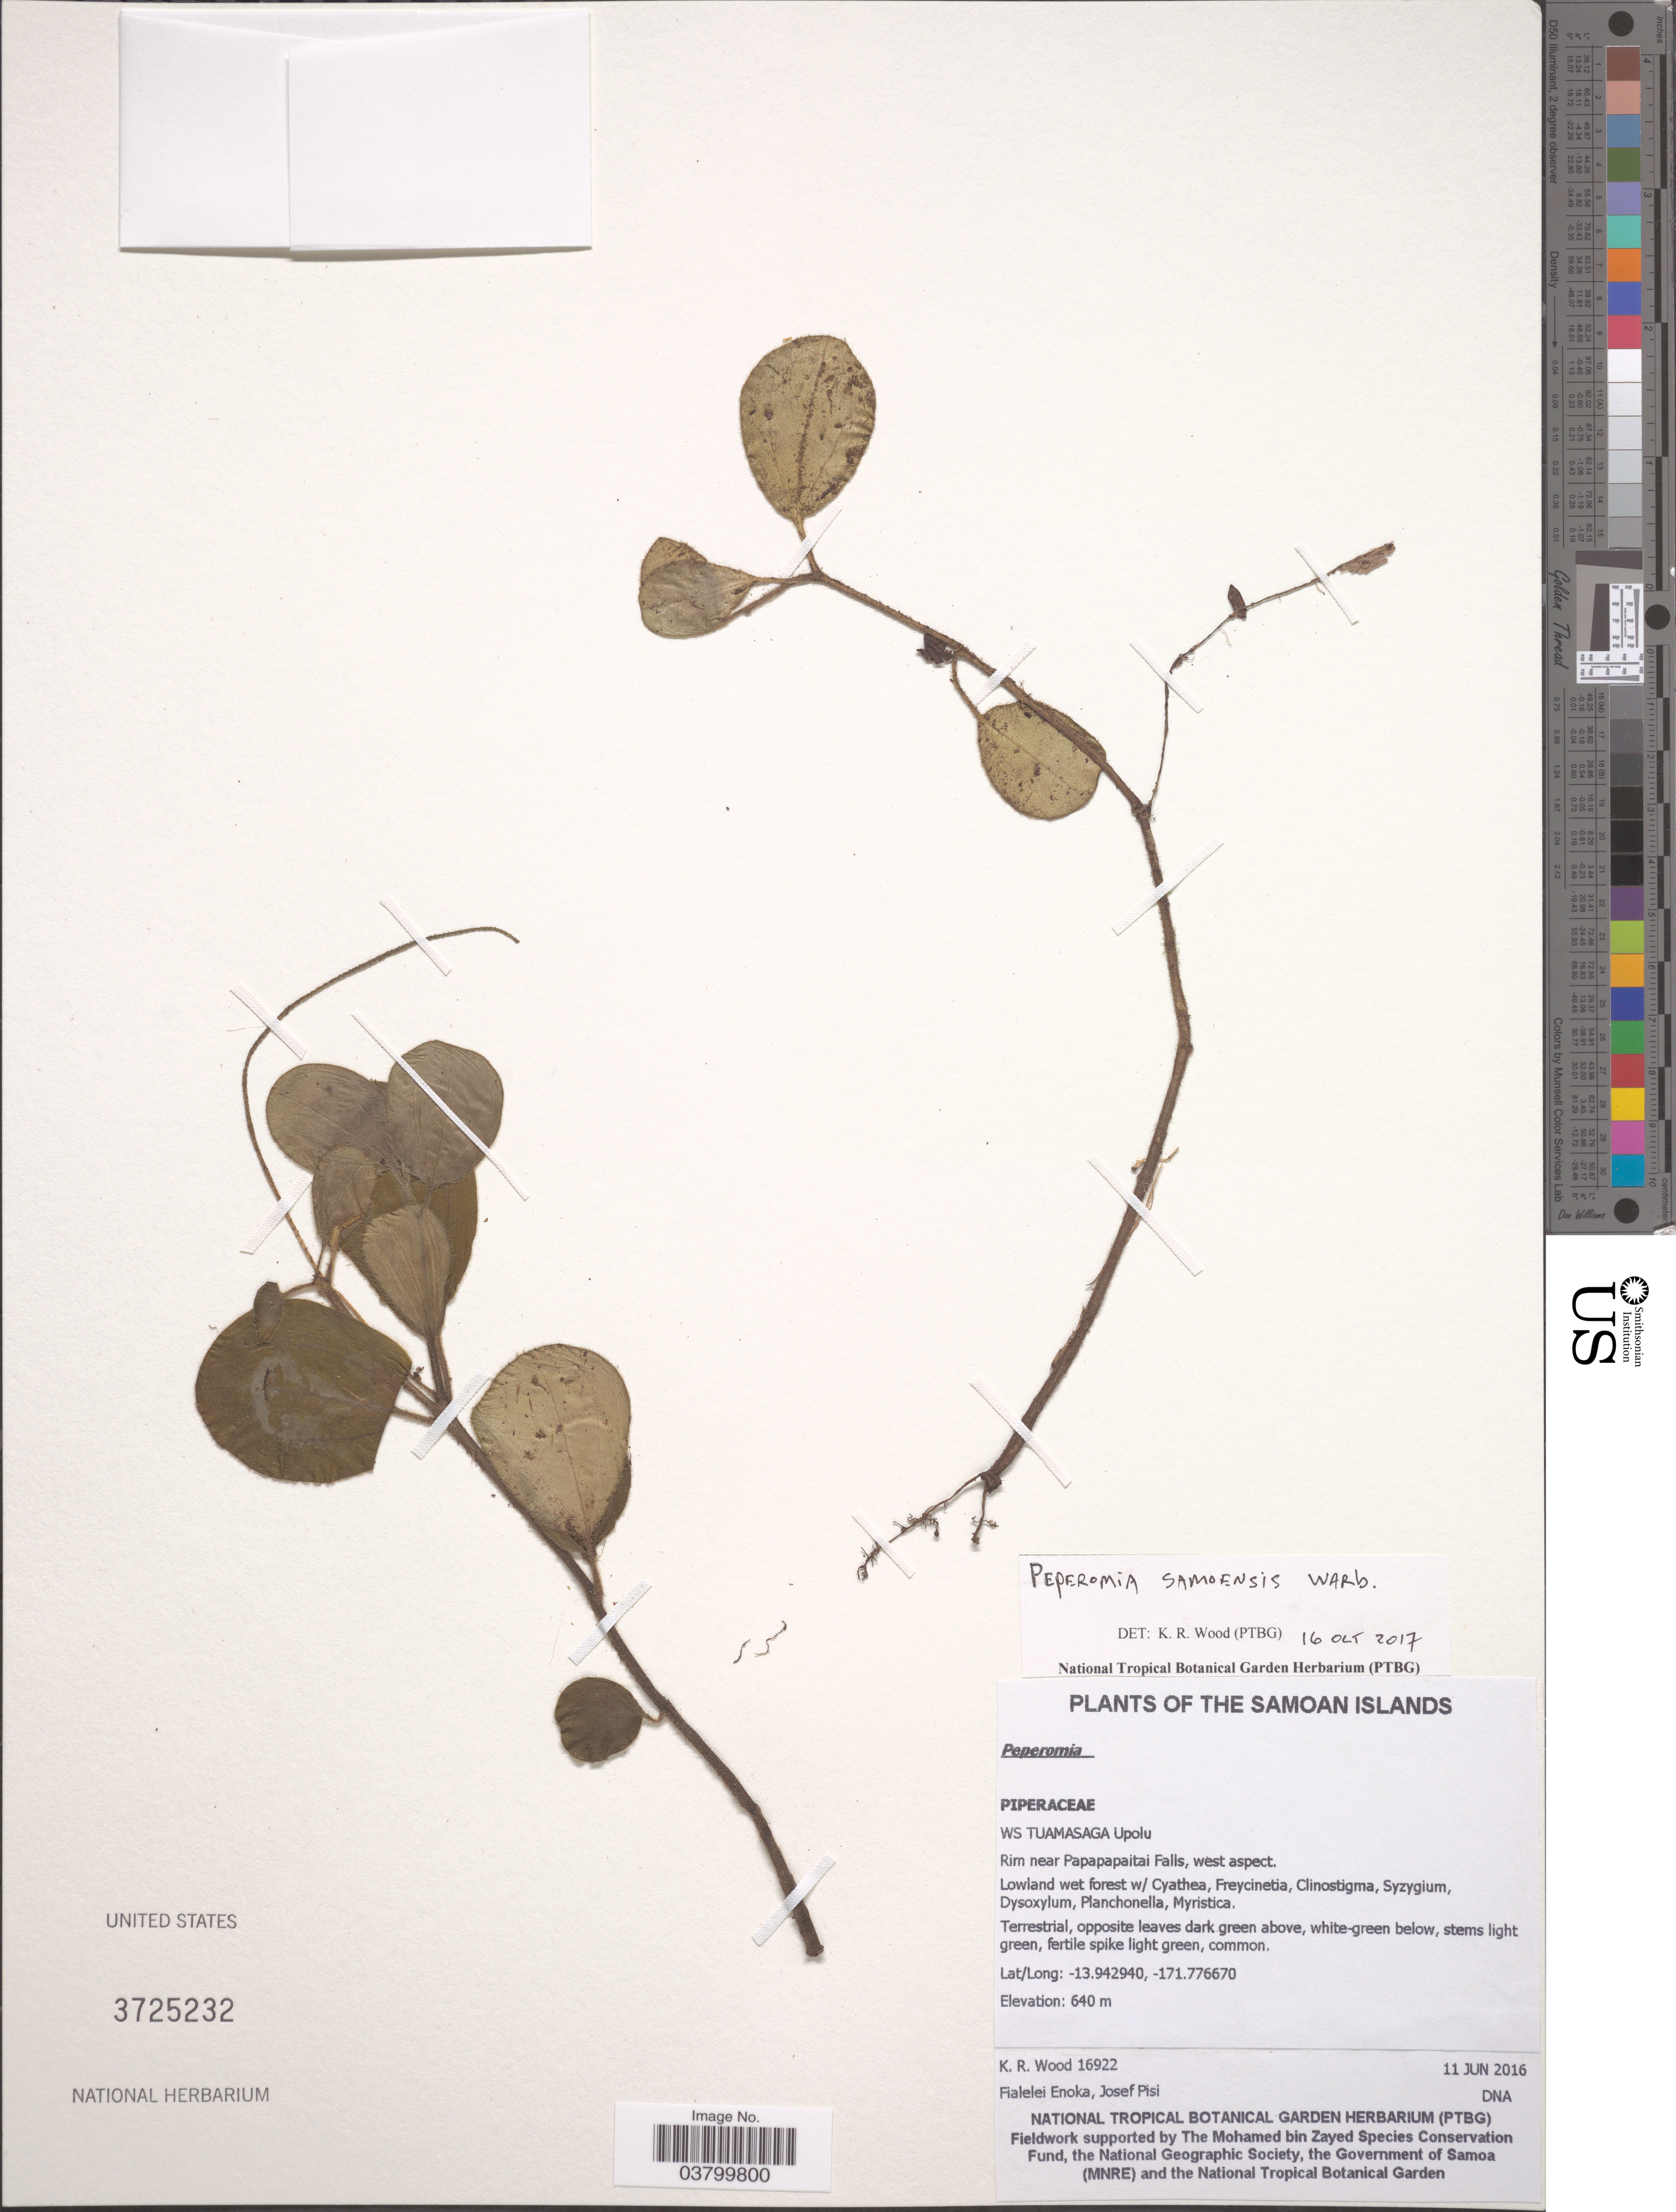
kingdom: Plantae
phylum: Tracheophyta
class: Magnoliopsida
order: Piperales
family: Piperaceae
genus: Peperomia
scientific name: Peperomia samoensis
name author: Warb.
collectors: K. R. Wood, F. Enoka & J. Pisi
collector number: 16922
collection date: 2016-06-11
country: Samoa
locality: The Samoan Islands. WS Tuamasaga Upolu. Rim near Papapapaitai Falls, west aspect.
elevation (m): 640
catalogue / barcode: US 3725232